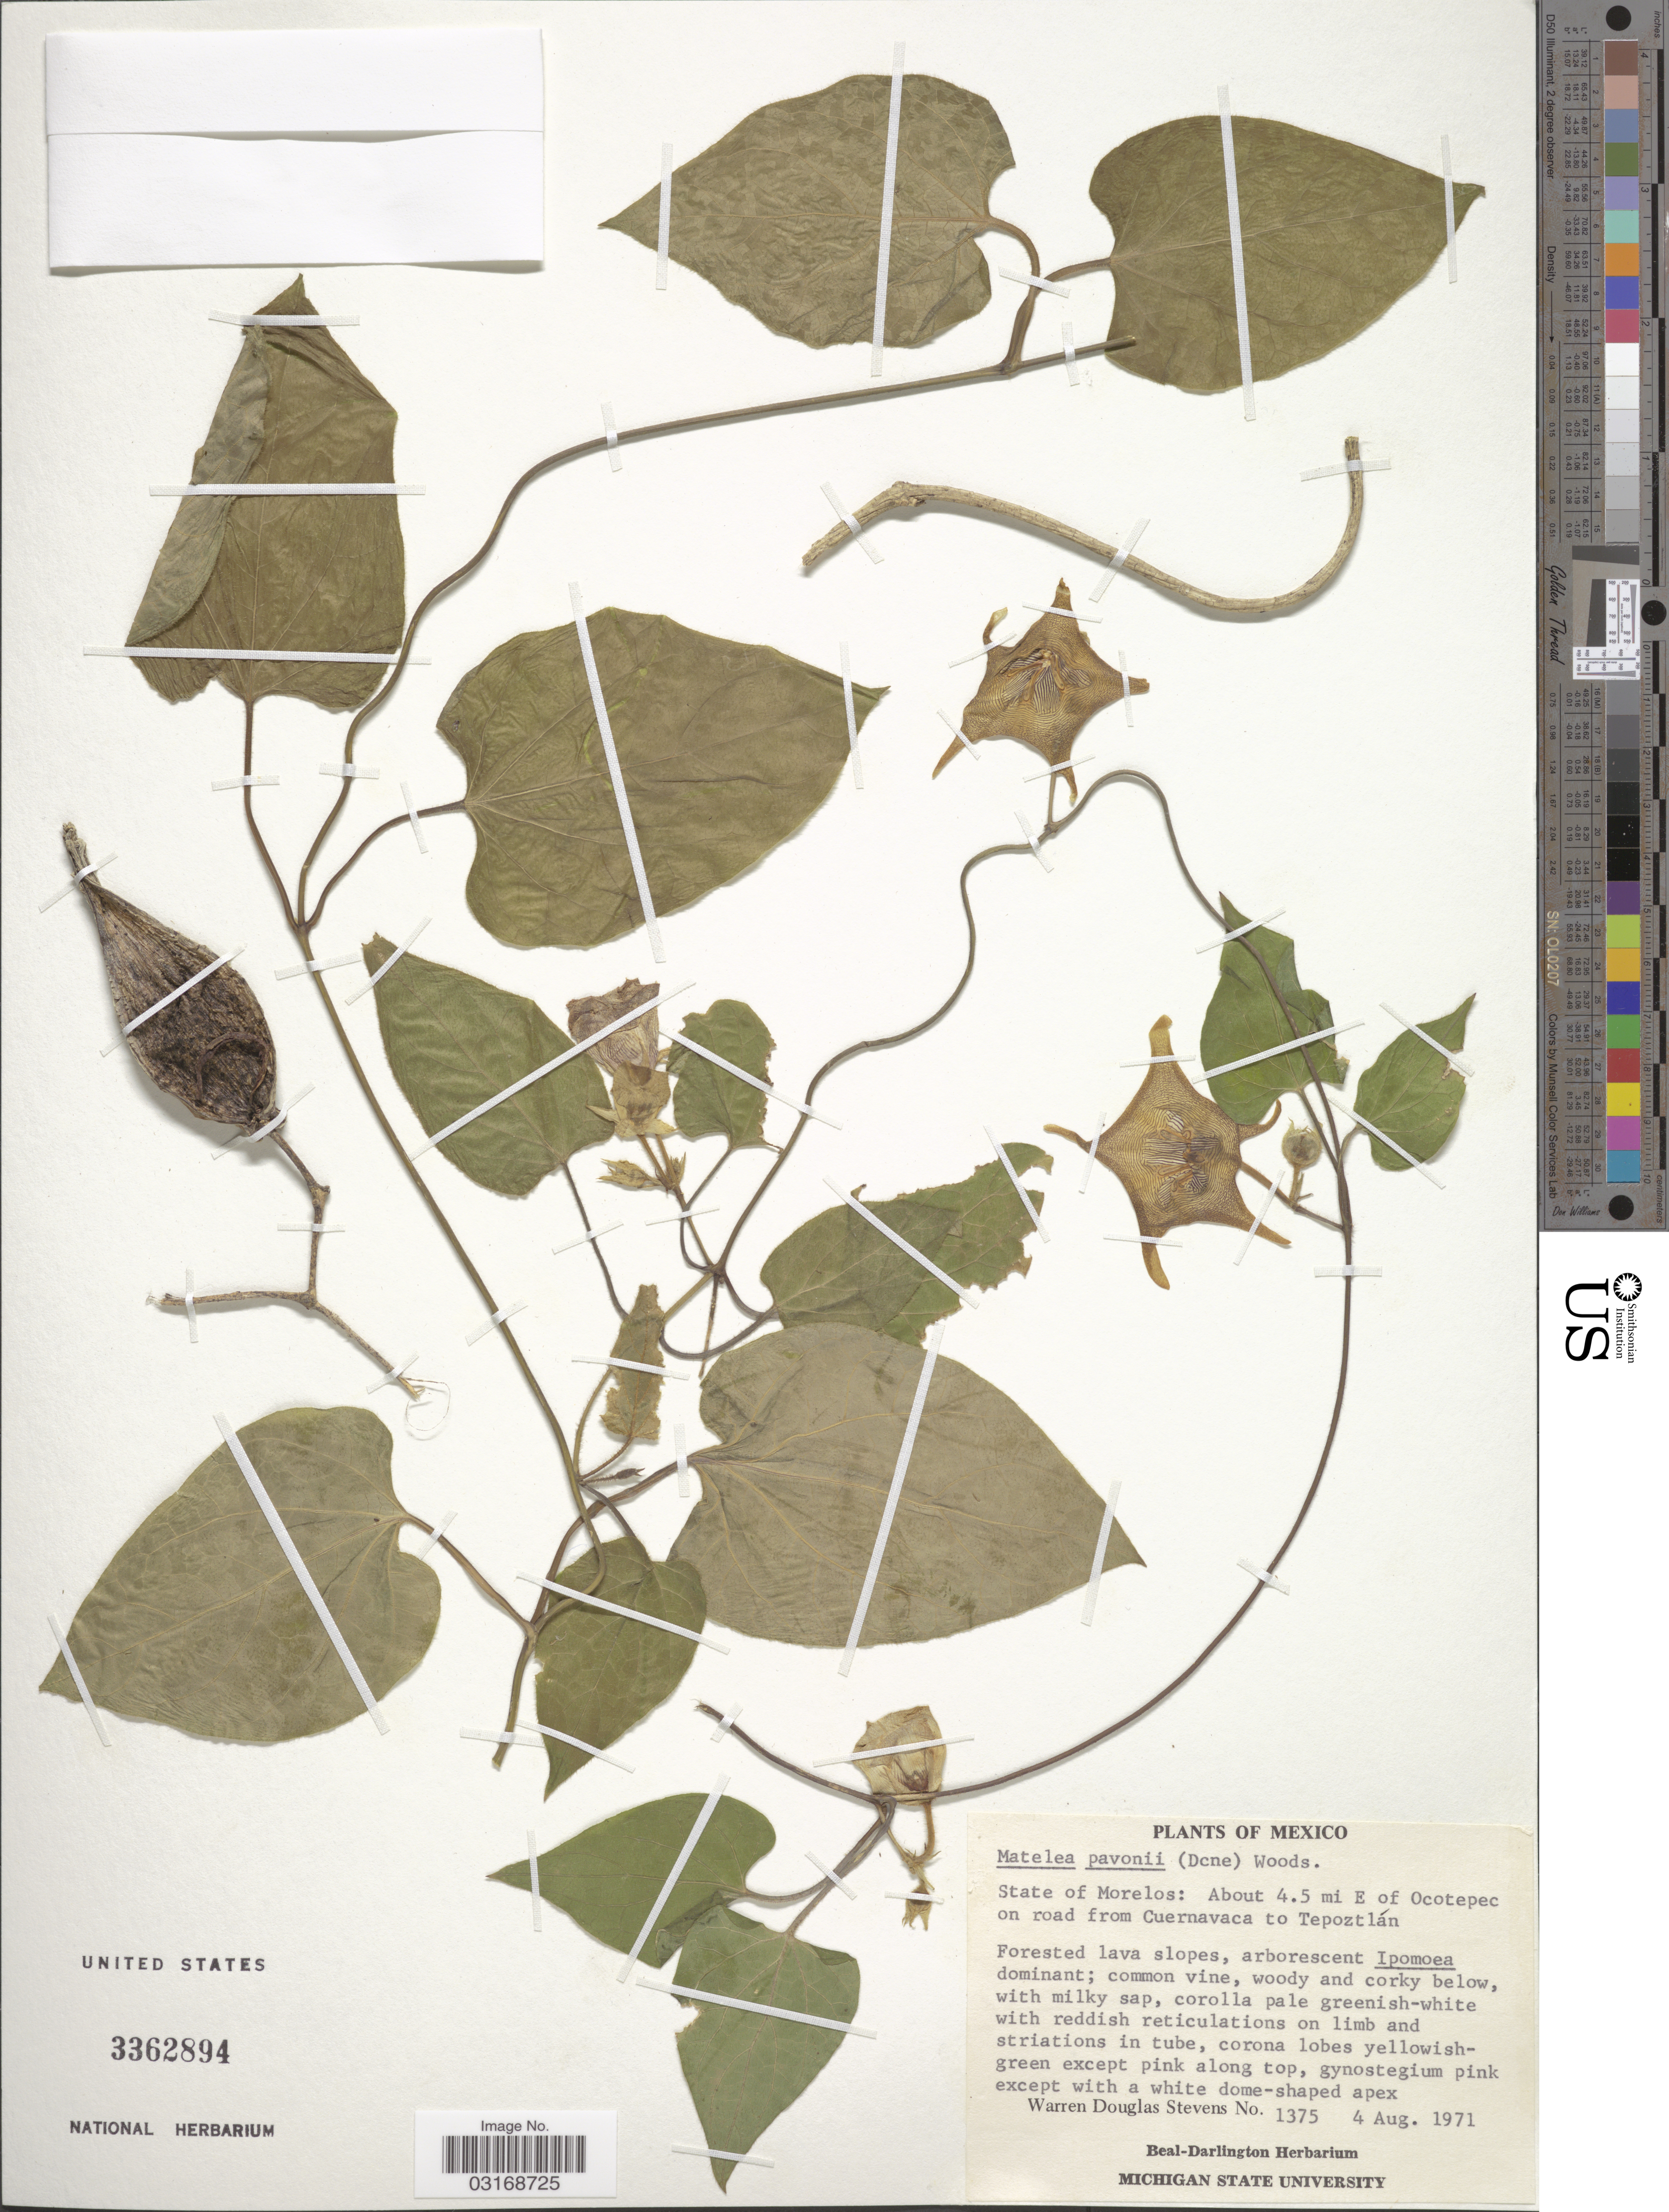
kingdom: Plantae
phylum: Tracheophyta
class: Magnoliopsida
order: Gentianales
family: Apocynaceae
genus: Matelea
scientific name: Matelea pavonii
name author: (Decne.) Woodson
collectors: W. D. Stevens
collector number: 1375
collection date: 1971-08-04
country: Mexico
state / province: Morelos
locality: State of Morelos: About 4.5 mi E of Ocotepec on road from Cuernavaca to Tepoztlán.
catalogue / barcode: US 3362894